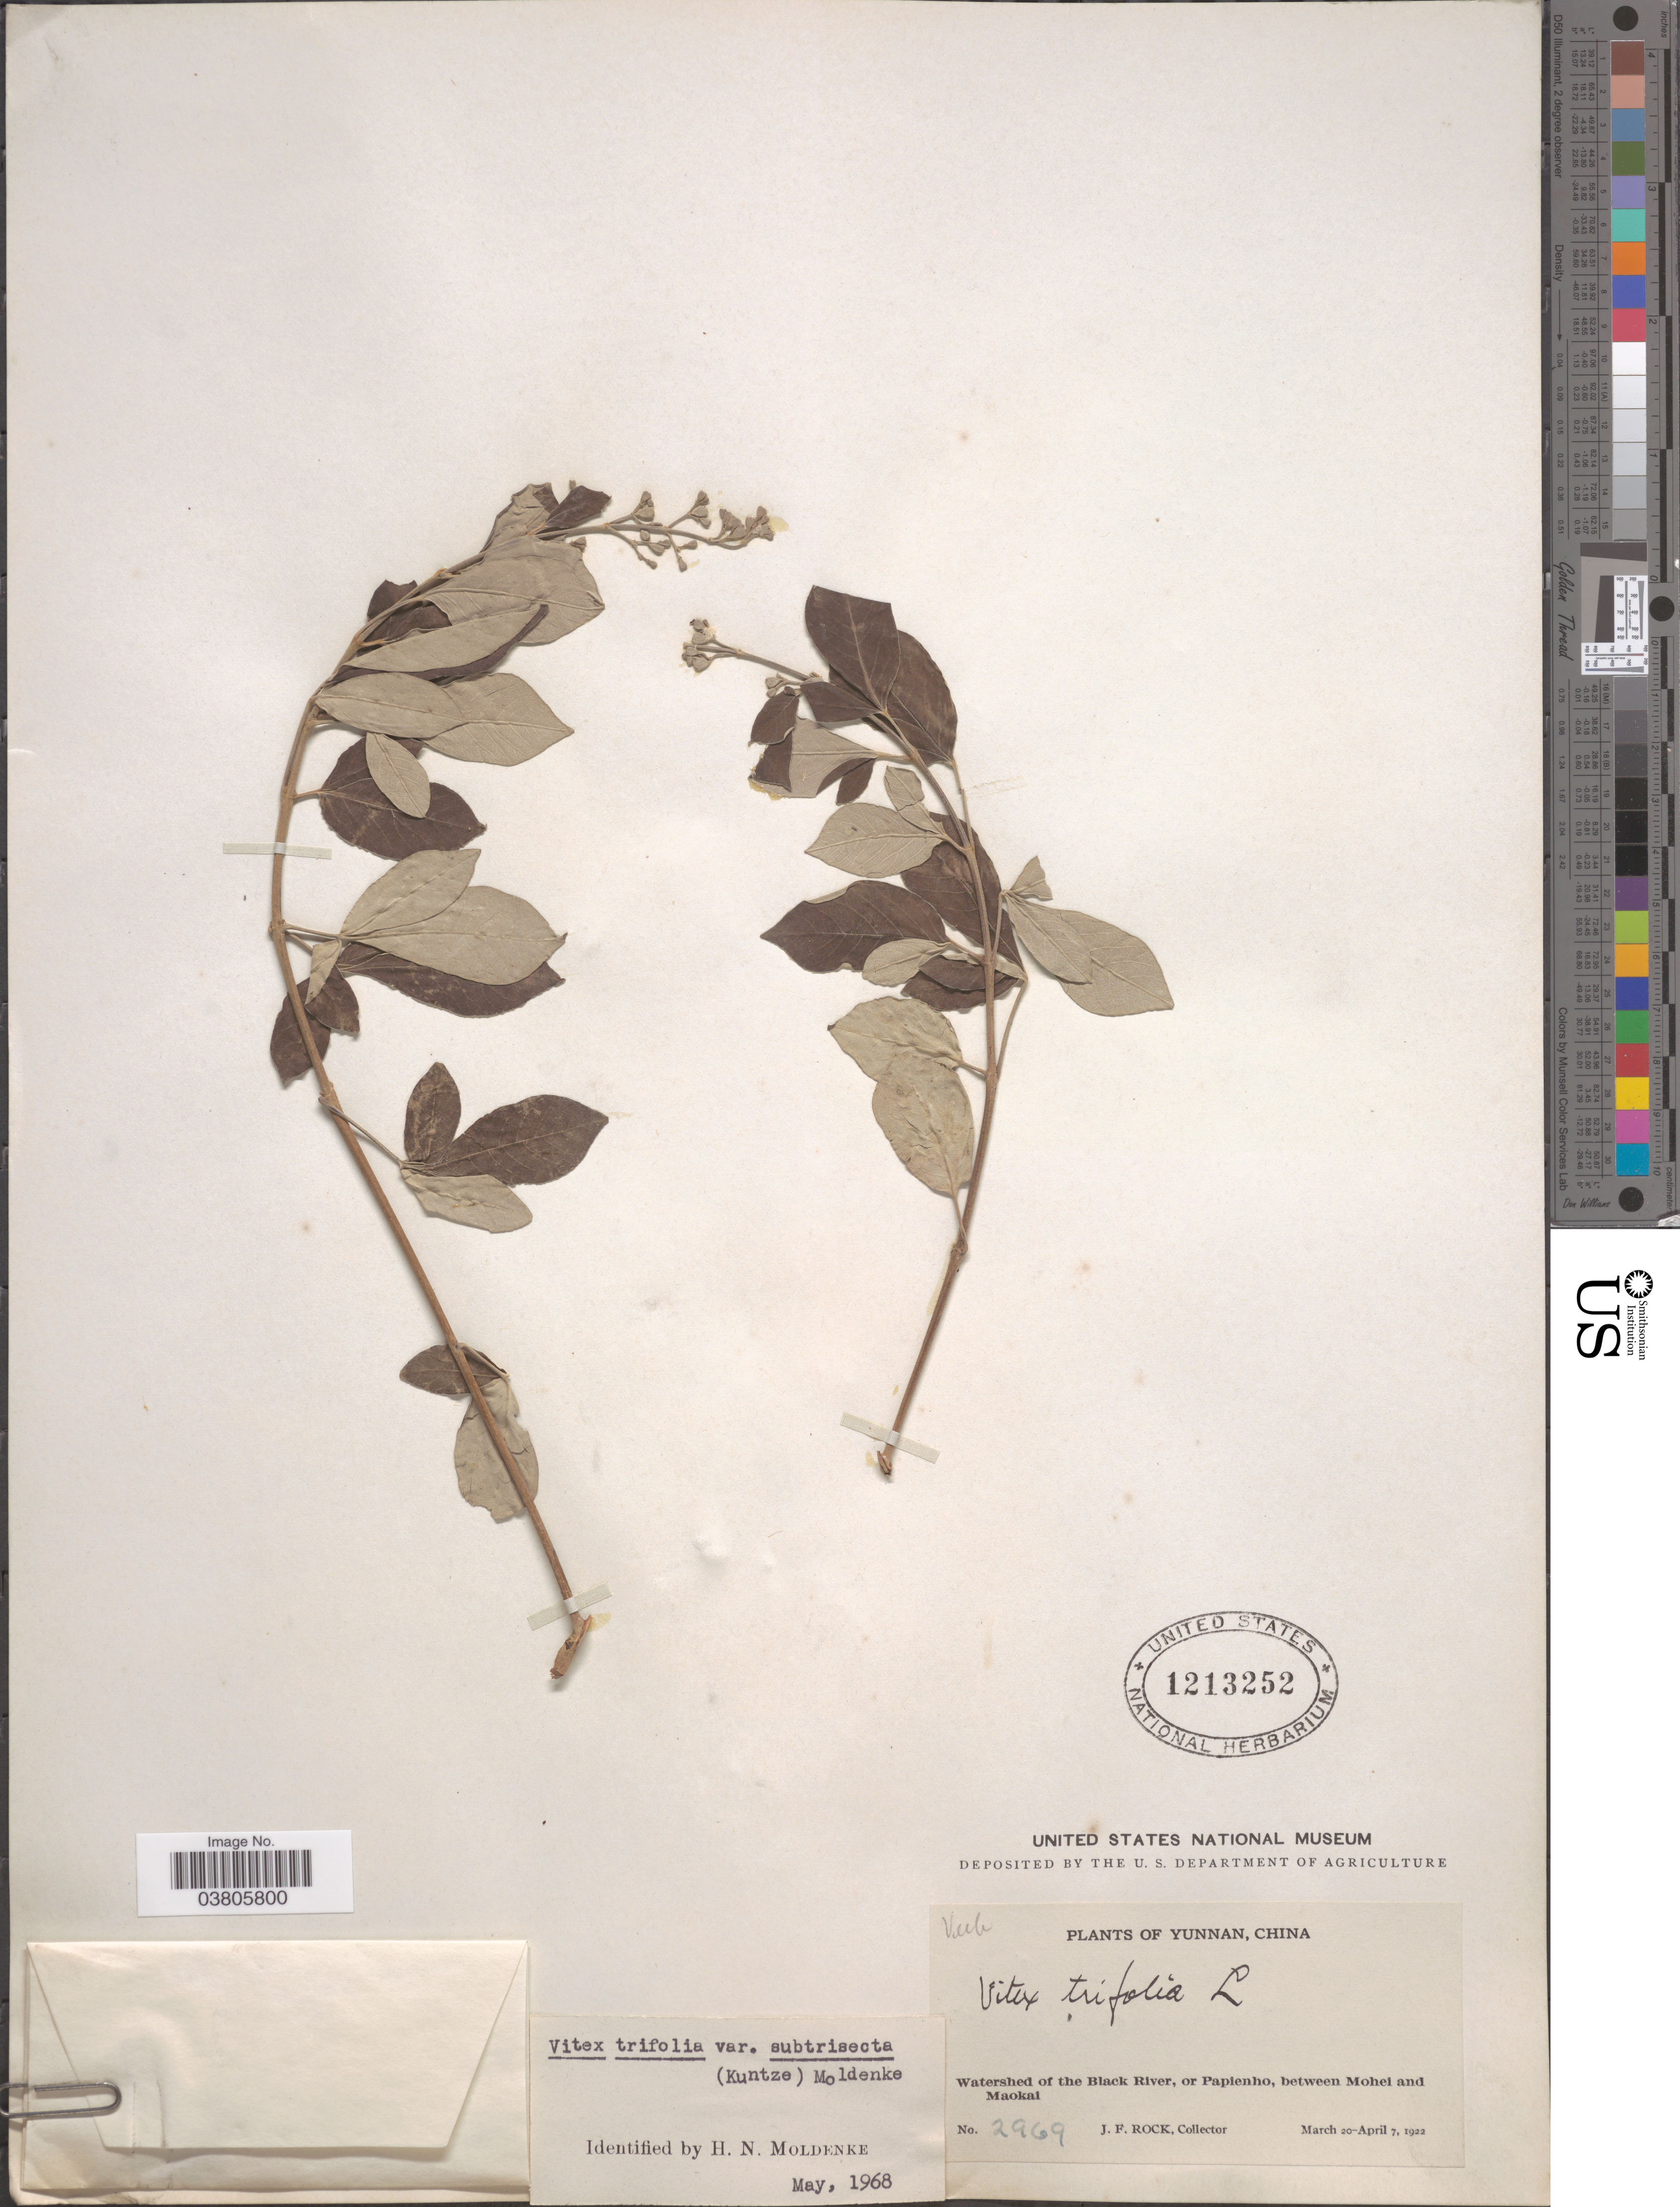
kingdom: Plantae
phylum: Tracheophyta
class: Magnoliopsida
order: Lamiales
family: Lamiaceae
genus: Vitex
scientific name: Vitex trifolia var. subtrisecta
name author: (Kuntze) Moldenke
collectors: J. Rock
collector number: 2969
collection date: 1922-03-20/1922-04-07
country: China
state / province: Yunnan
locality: Watershed of the Black River, or Papienho, between Mohei and Maokai.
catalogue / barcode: US 1213252